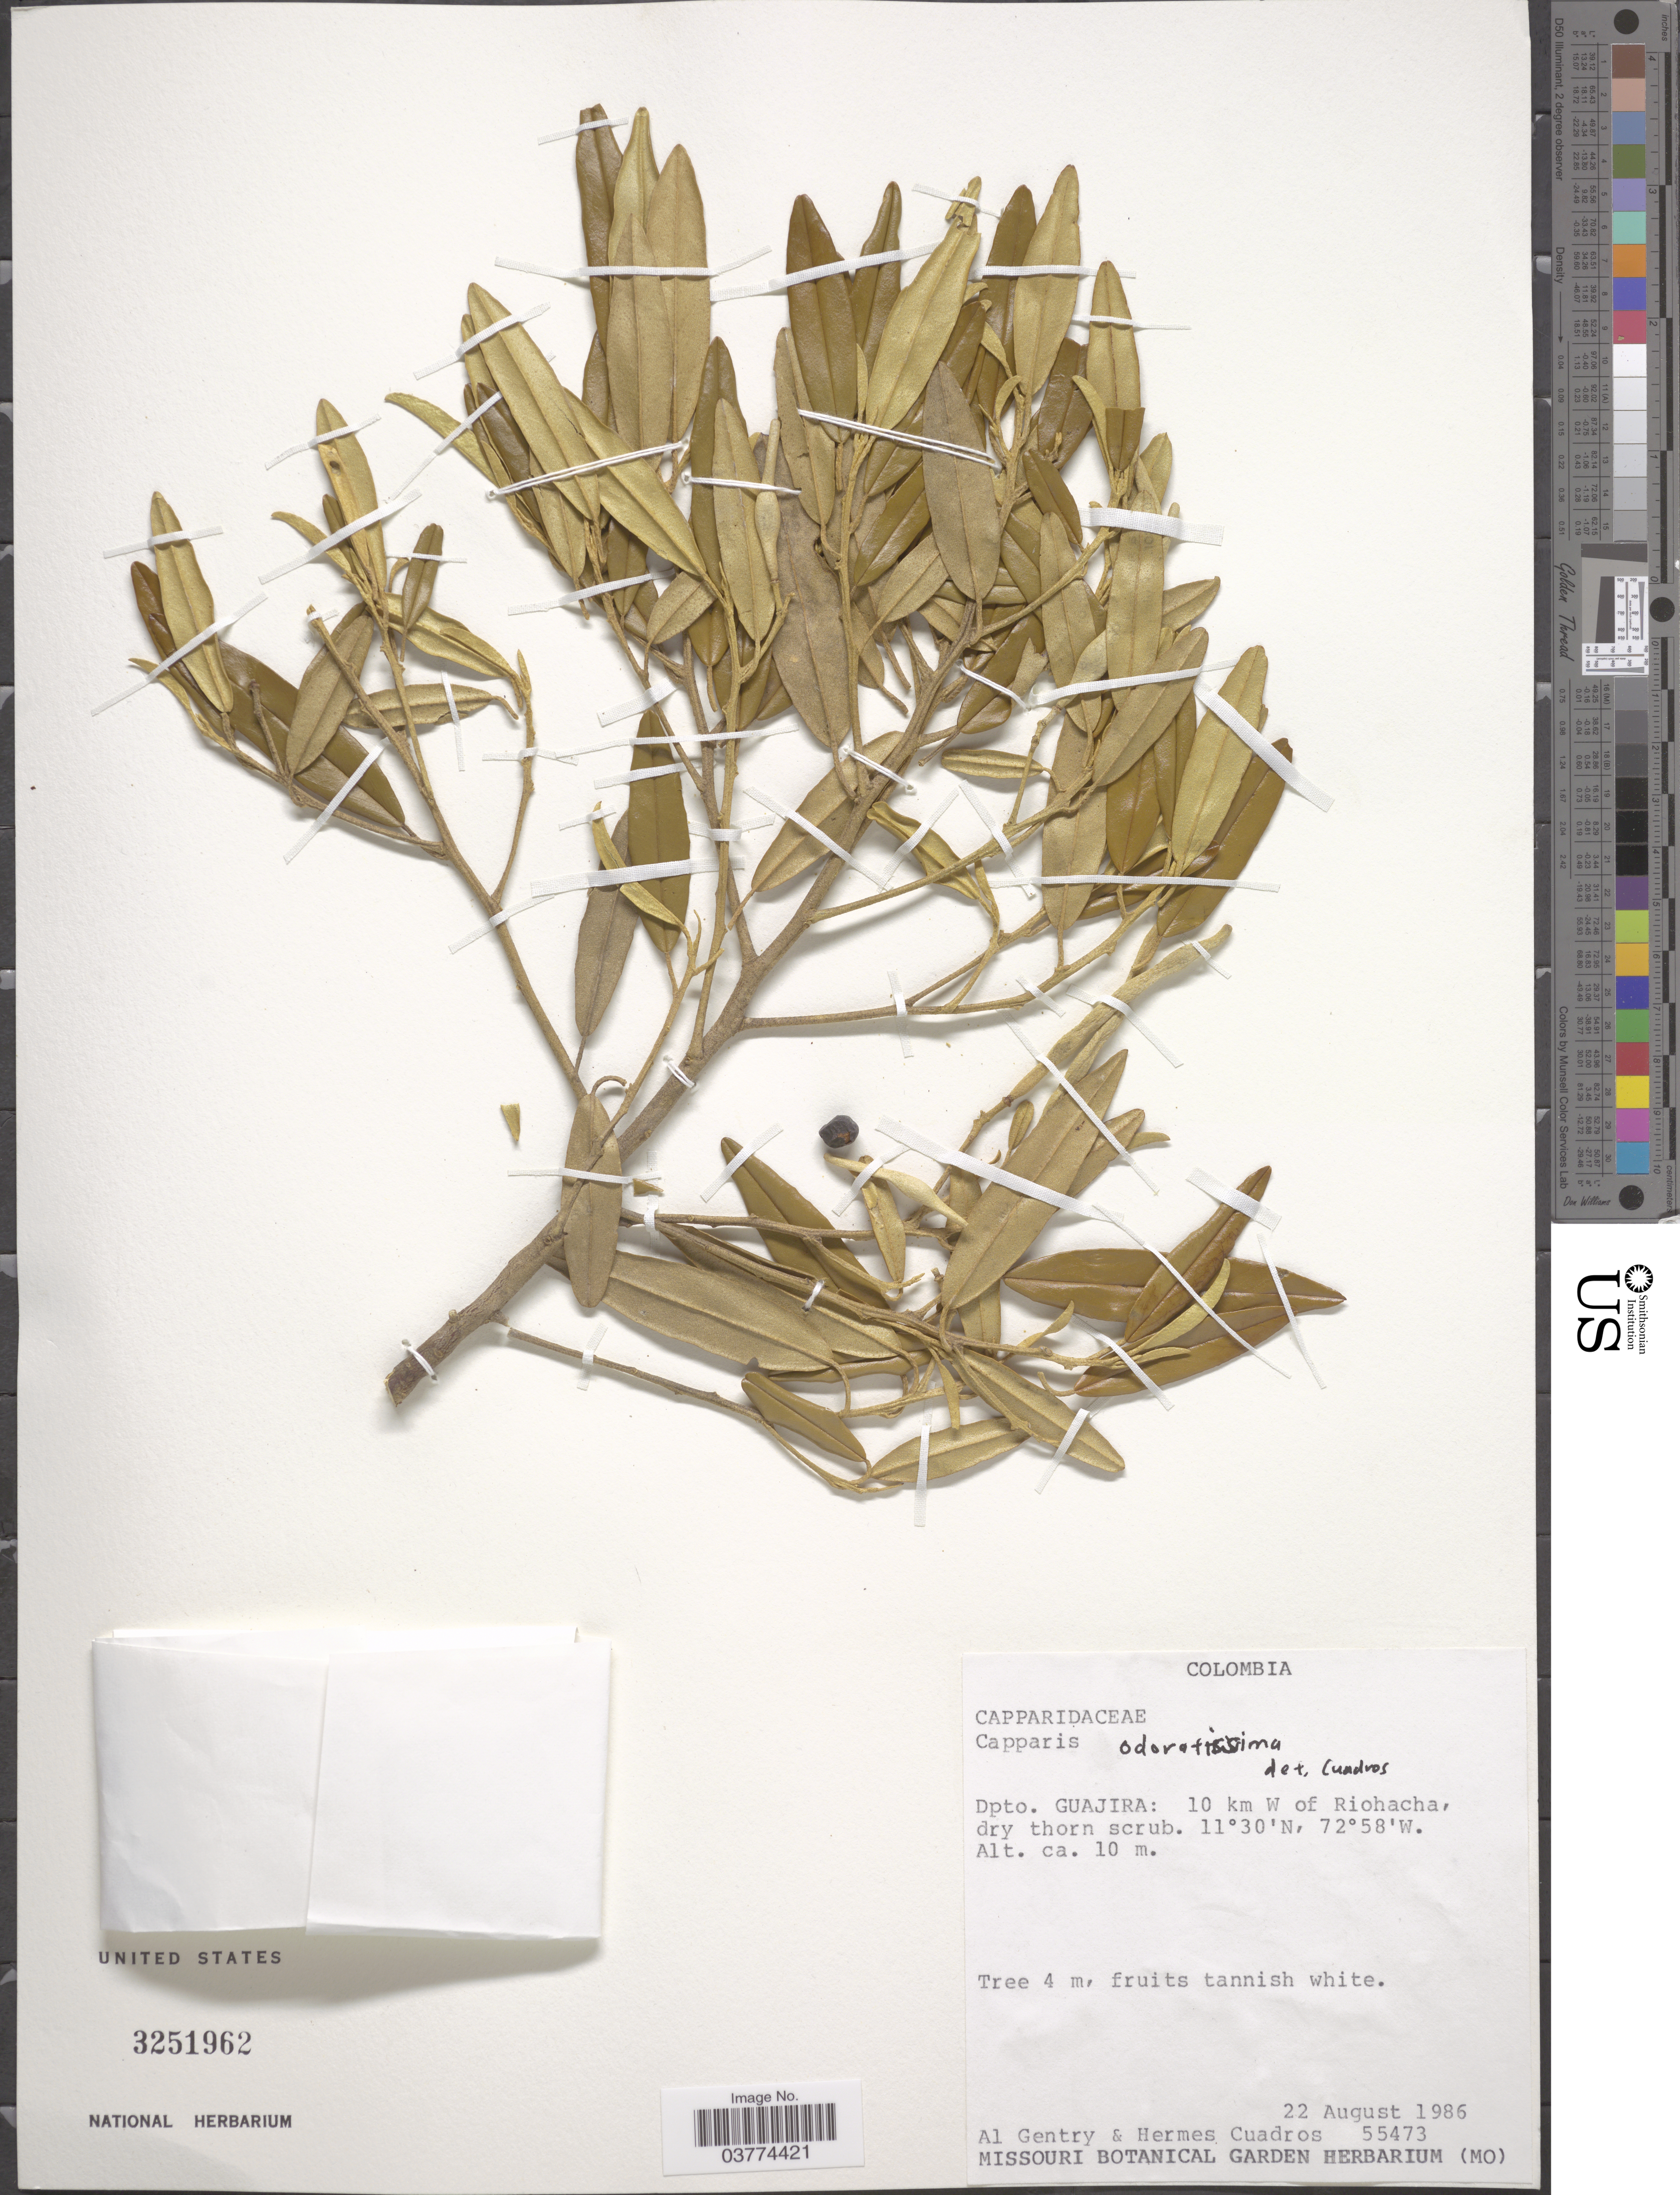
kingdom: Plantae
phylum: Tracheophyta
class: Magnoliopsida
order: Brassicales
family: Capparaceae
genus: Quadrella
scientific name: Quadrella odoratissima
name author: (Jacq.) Hutch.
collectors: A. H. Gentry & H. Cuadros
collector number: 55473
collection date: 1986-08-22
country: Colombia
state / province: La Guajira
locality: Dpto. Guajira: 10 km W of Riohacha.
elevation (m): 10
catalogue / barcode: US 3251962